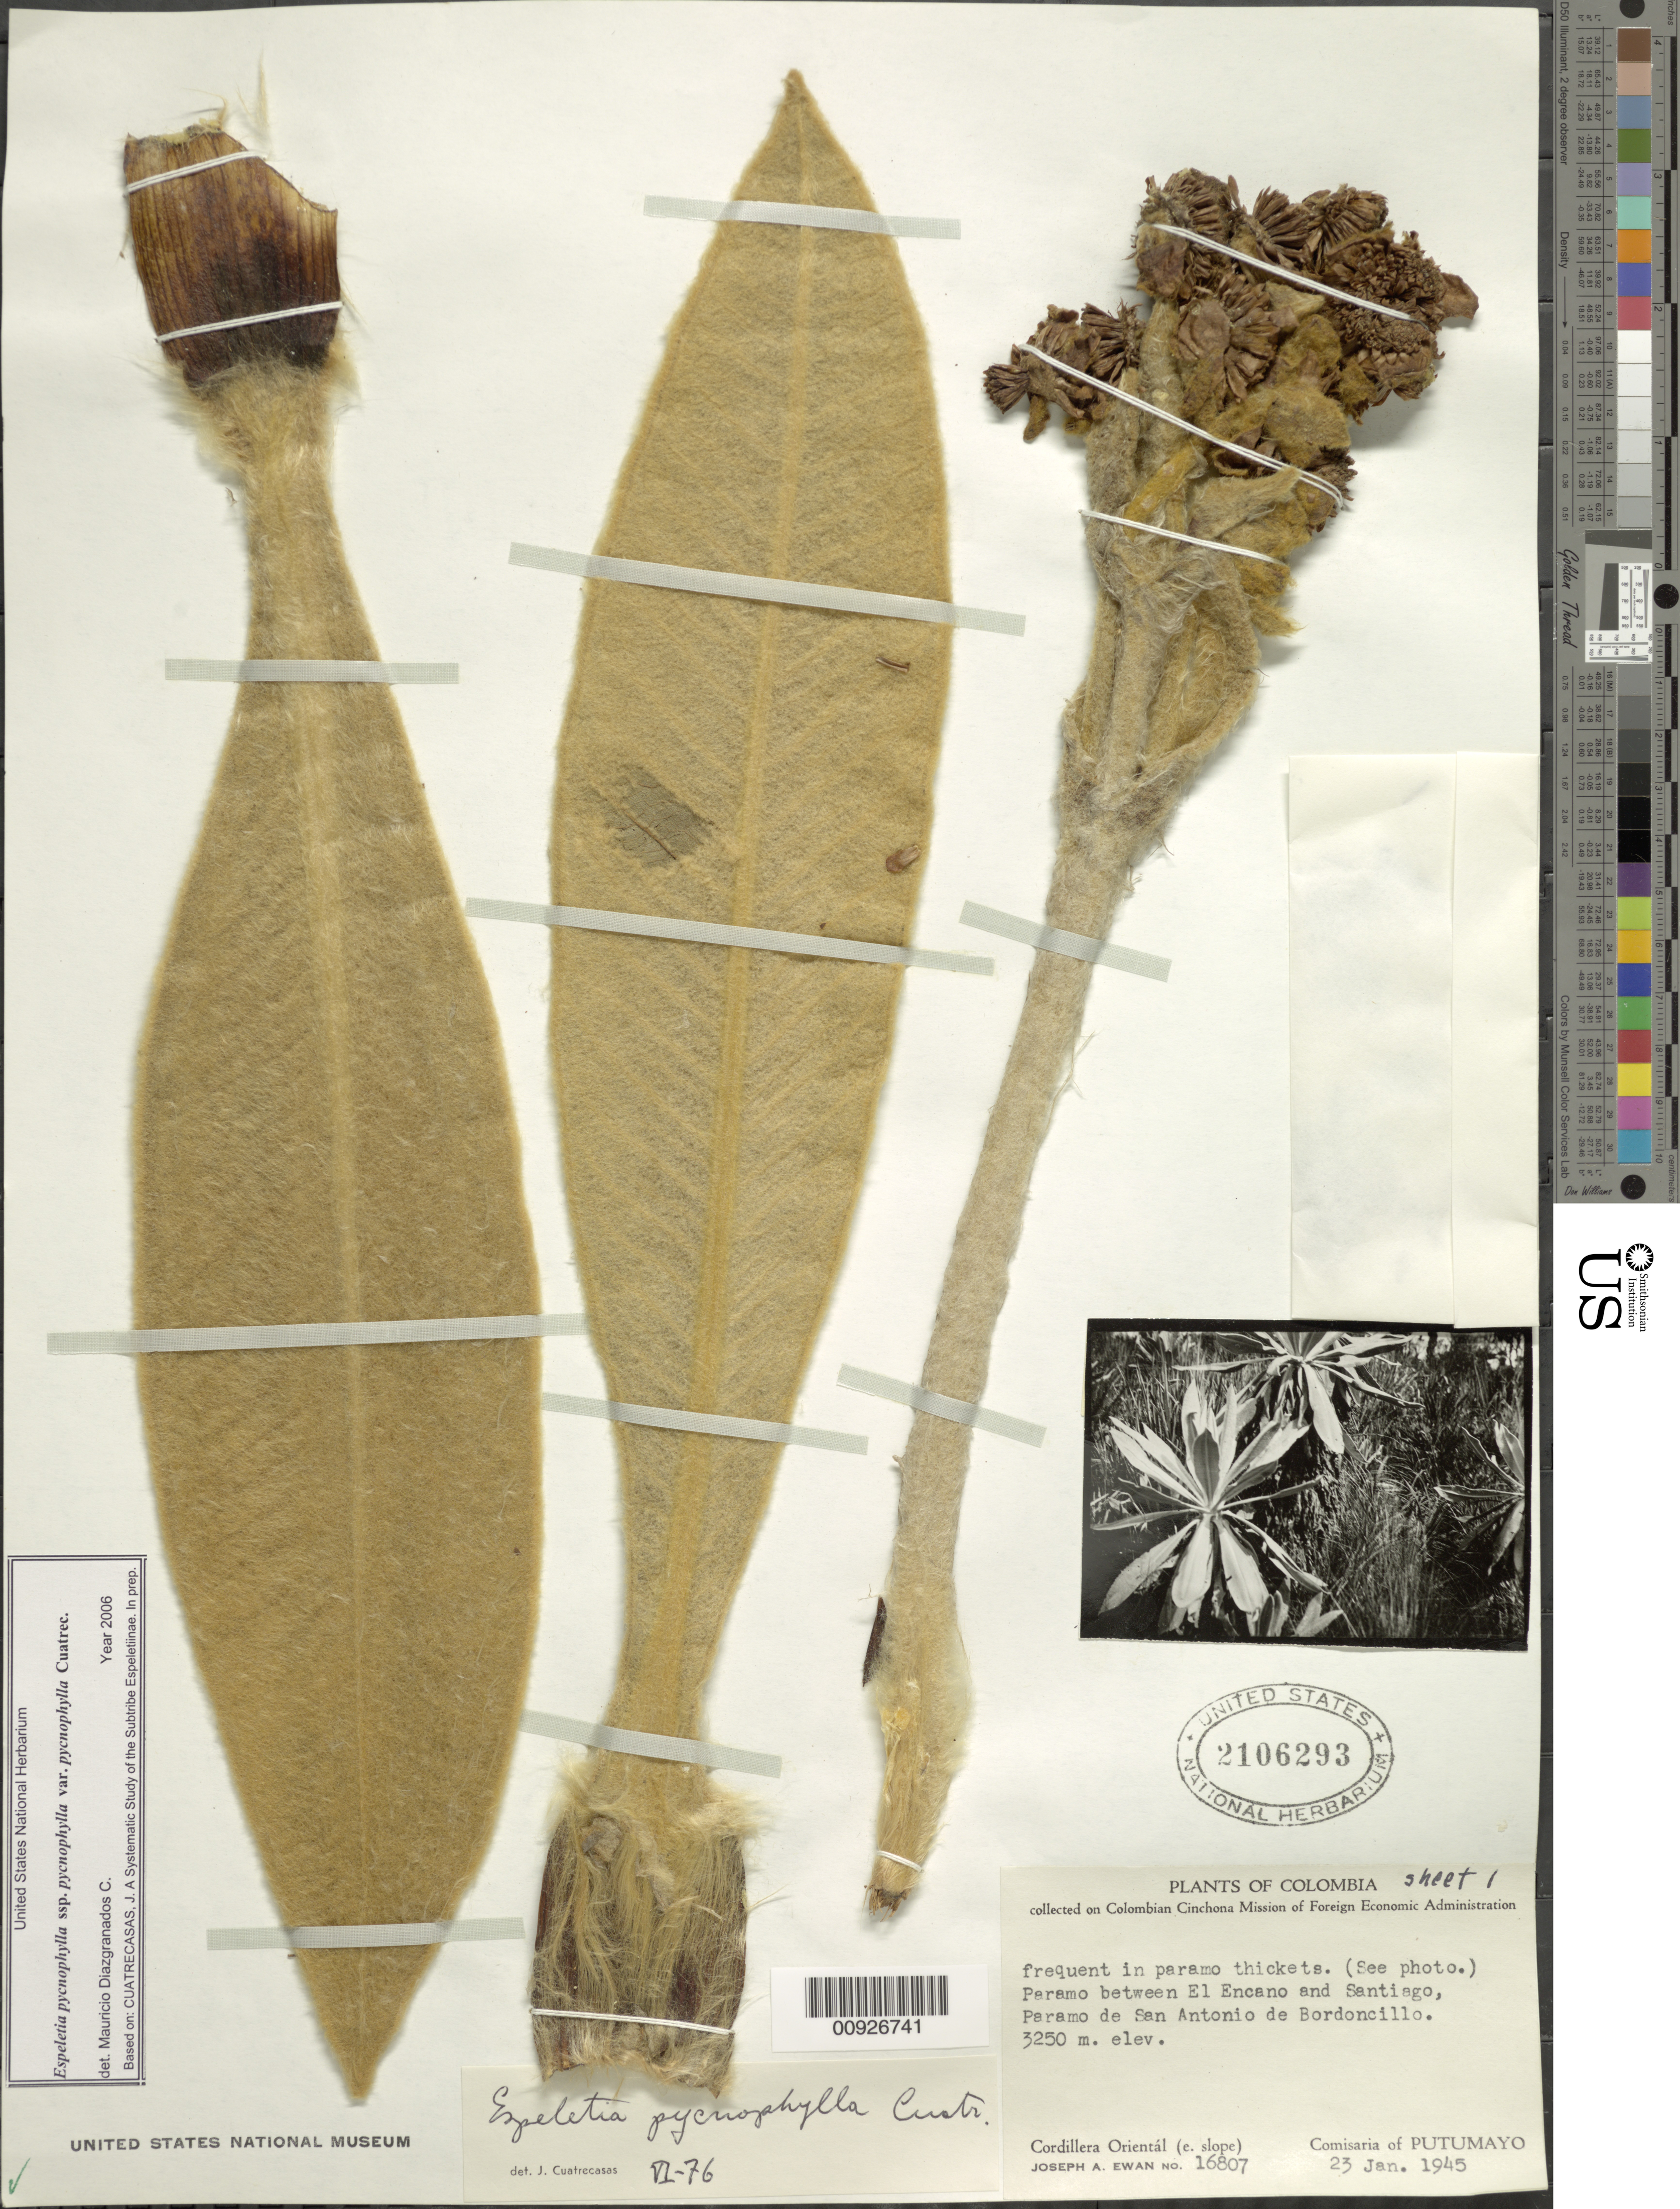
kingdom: Plantae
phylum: Tracheophyta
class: Magnoliopsida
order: Asterales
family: Asteraceae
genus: Espeletia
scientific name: Espeletia pycnophylla var. pycnophylla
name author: Cuatrec.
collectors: J. A. Ewan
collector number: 16807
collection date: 1945-01-23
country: Colombia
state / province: Putumayo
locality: Páramo de San Antonio del Bordoncillo. Páramo between El Encanto and Santiago. Cordillera Oriental, E slope.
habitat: Frequent in páramo thickets.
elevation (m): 3250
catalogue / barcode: US 2106293